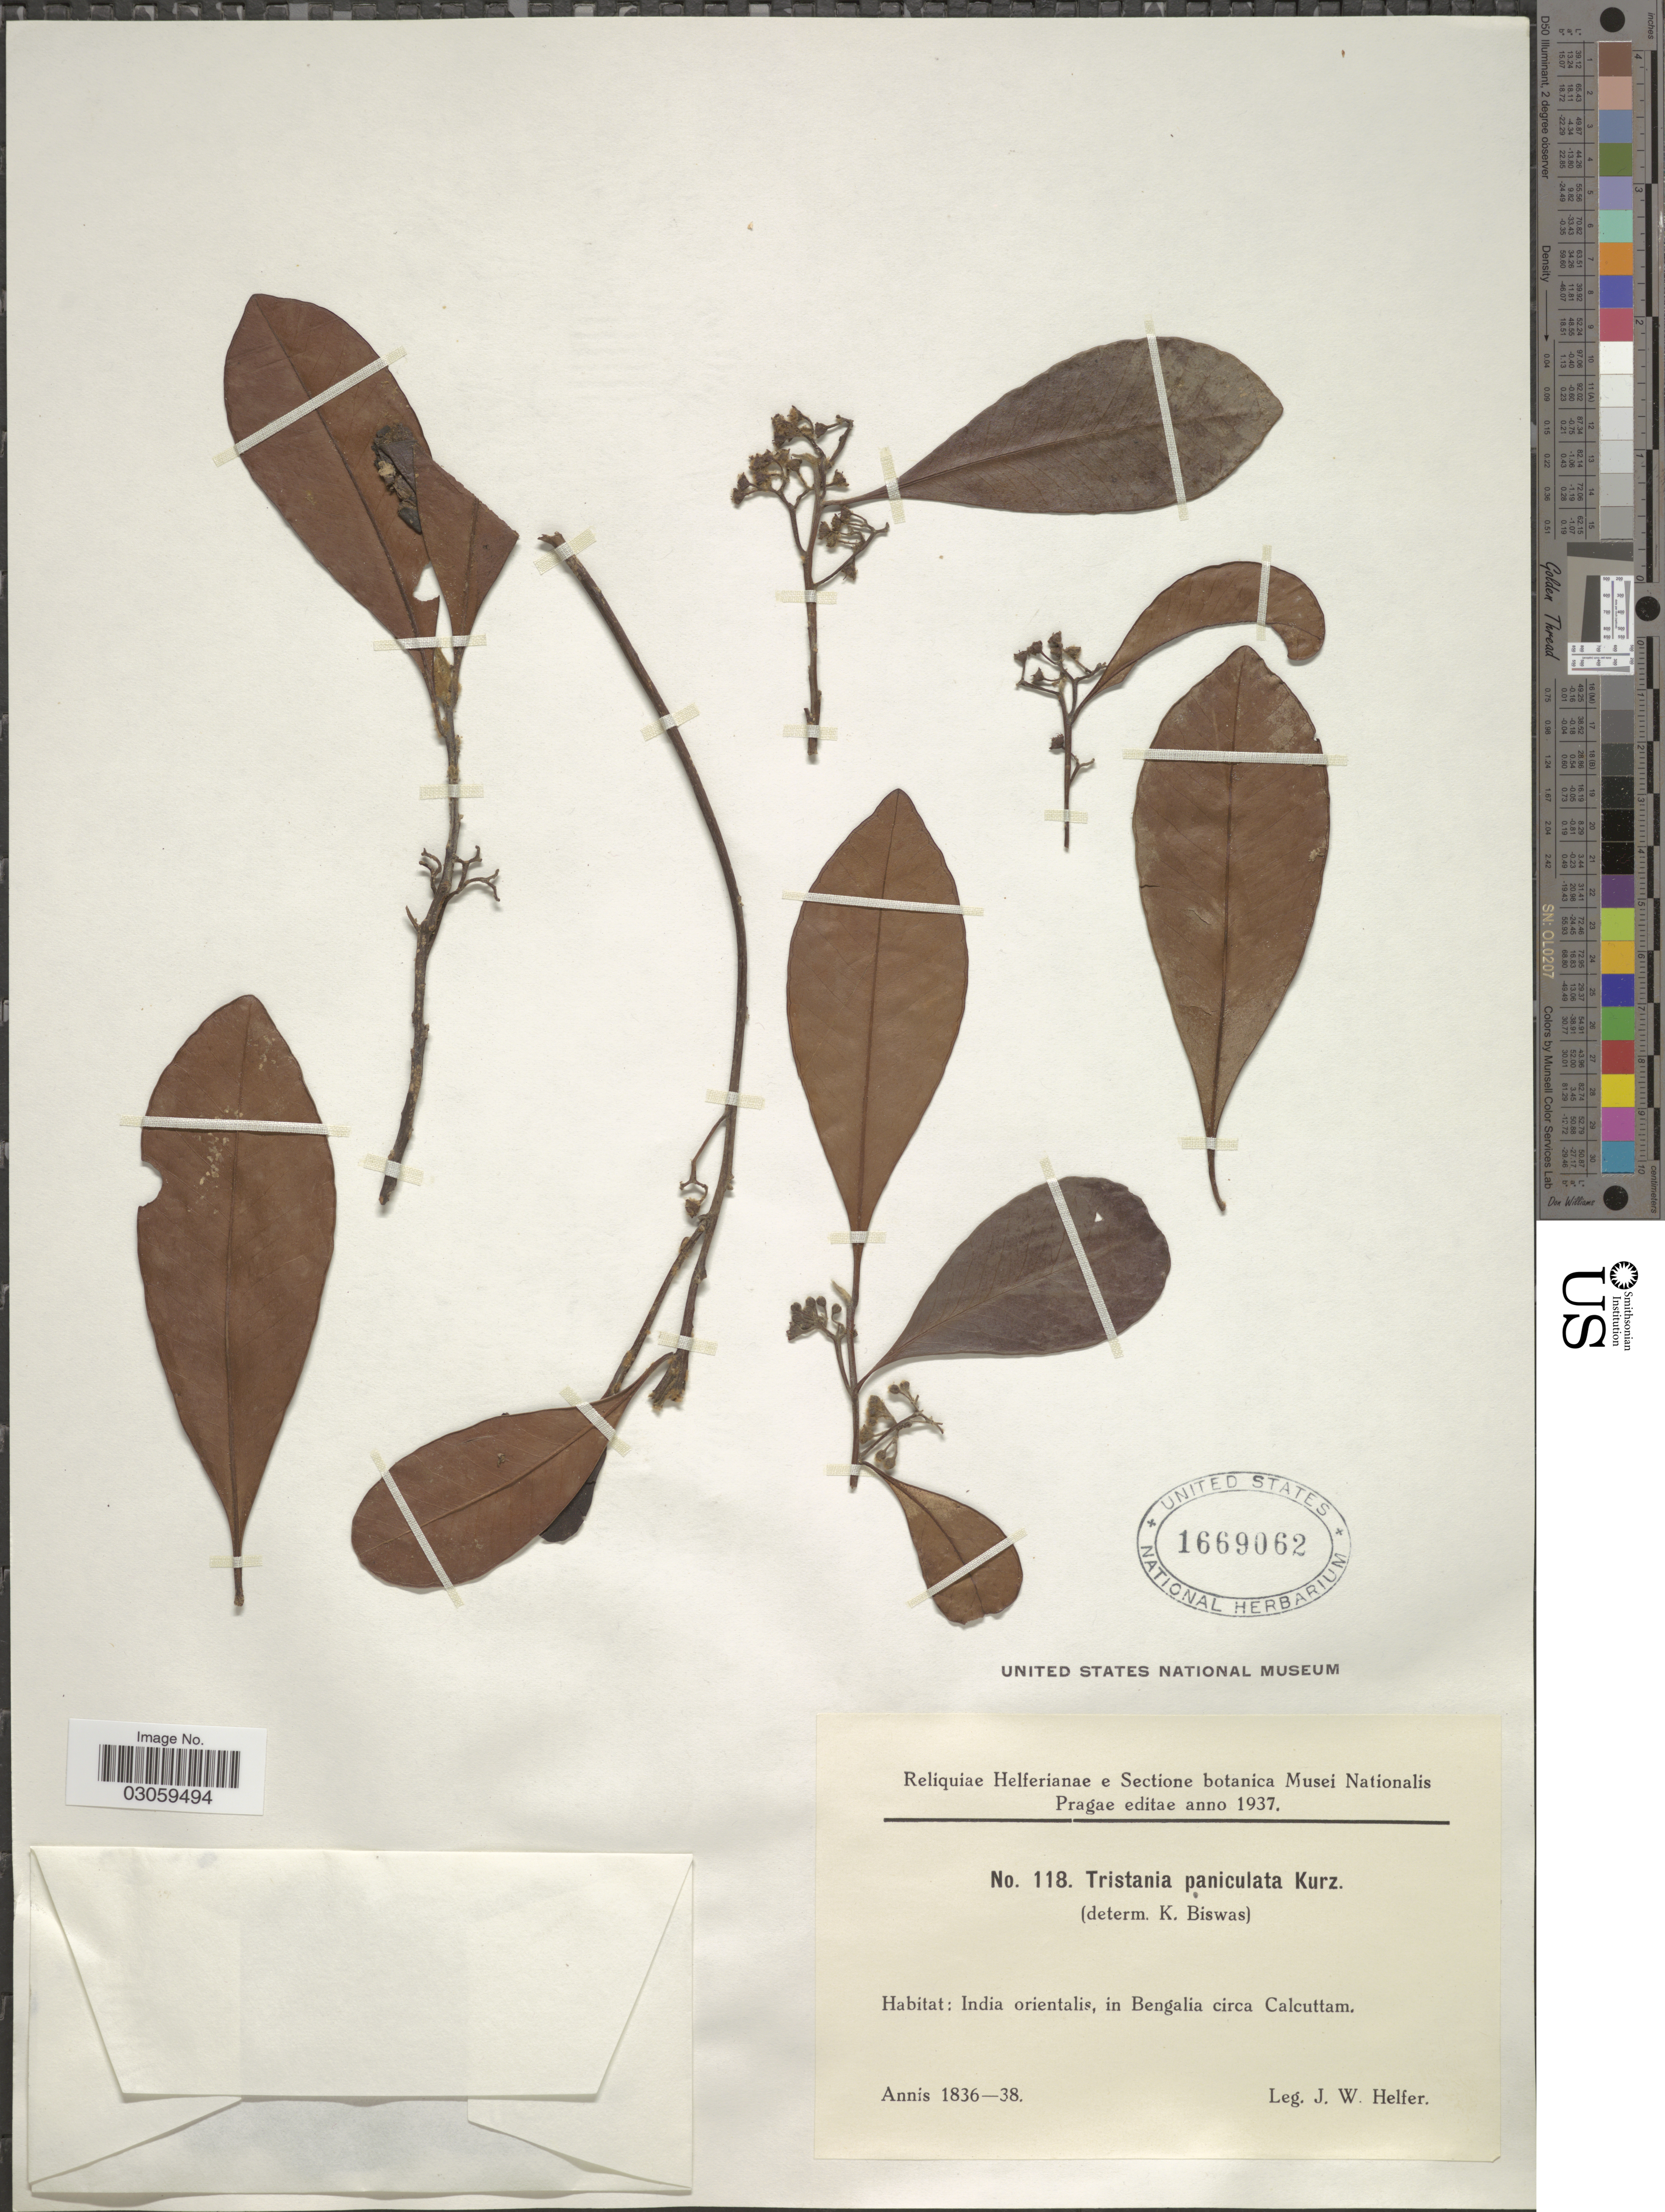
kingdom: Plantae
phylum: Tracheophyta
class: Magnoliopsida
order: Myrtales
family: Myrtaceae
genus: Tristaniopsis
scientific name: Tristaniopsis sp.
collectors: J. W. Helfer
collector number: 118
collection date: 1836/1838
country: India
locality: India orientalis, in Bengalia circa Calcuttam.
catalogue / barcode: US 1669062